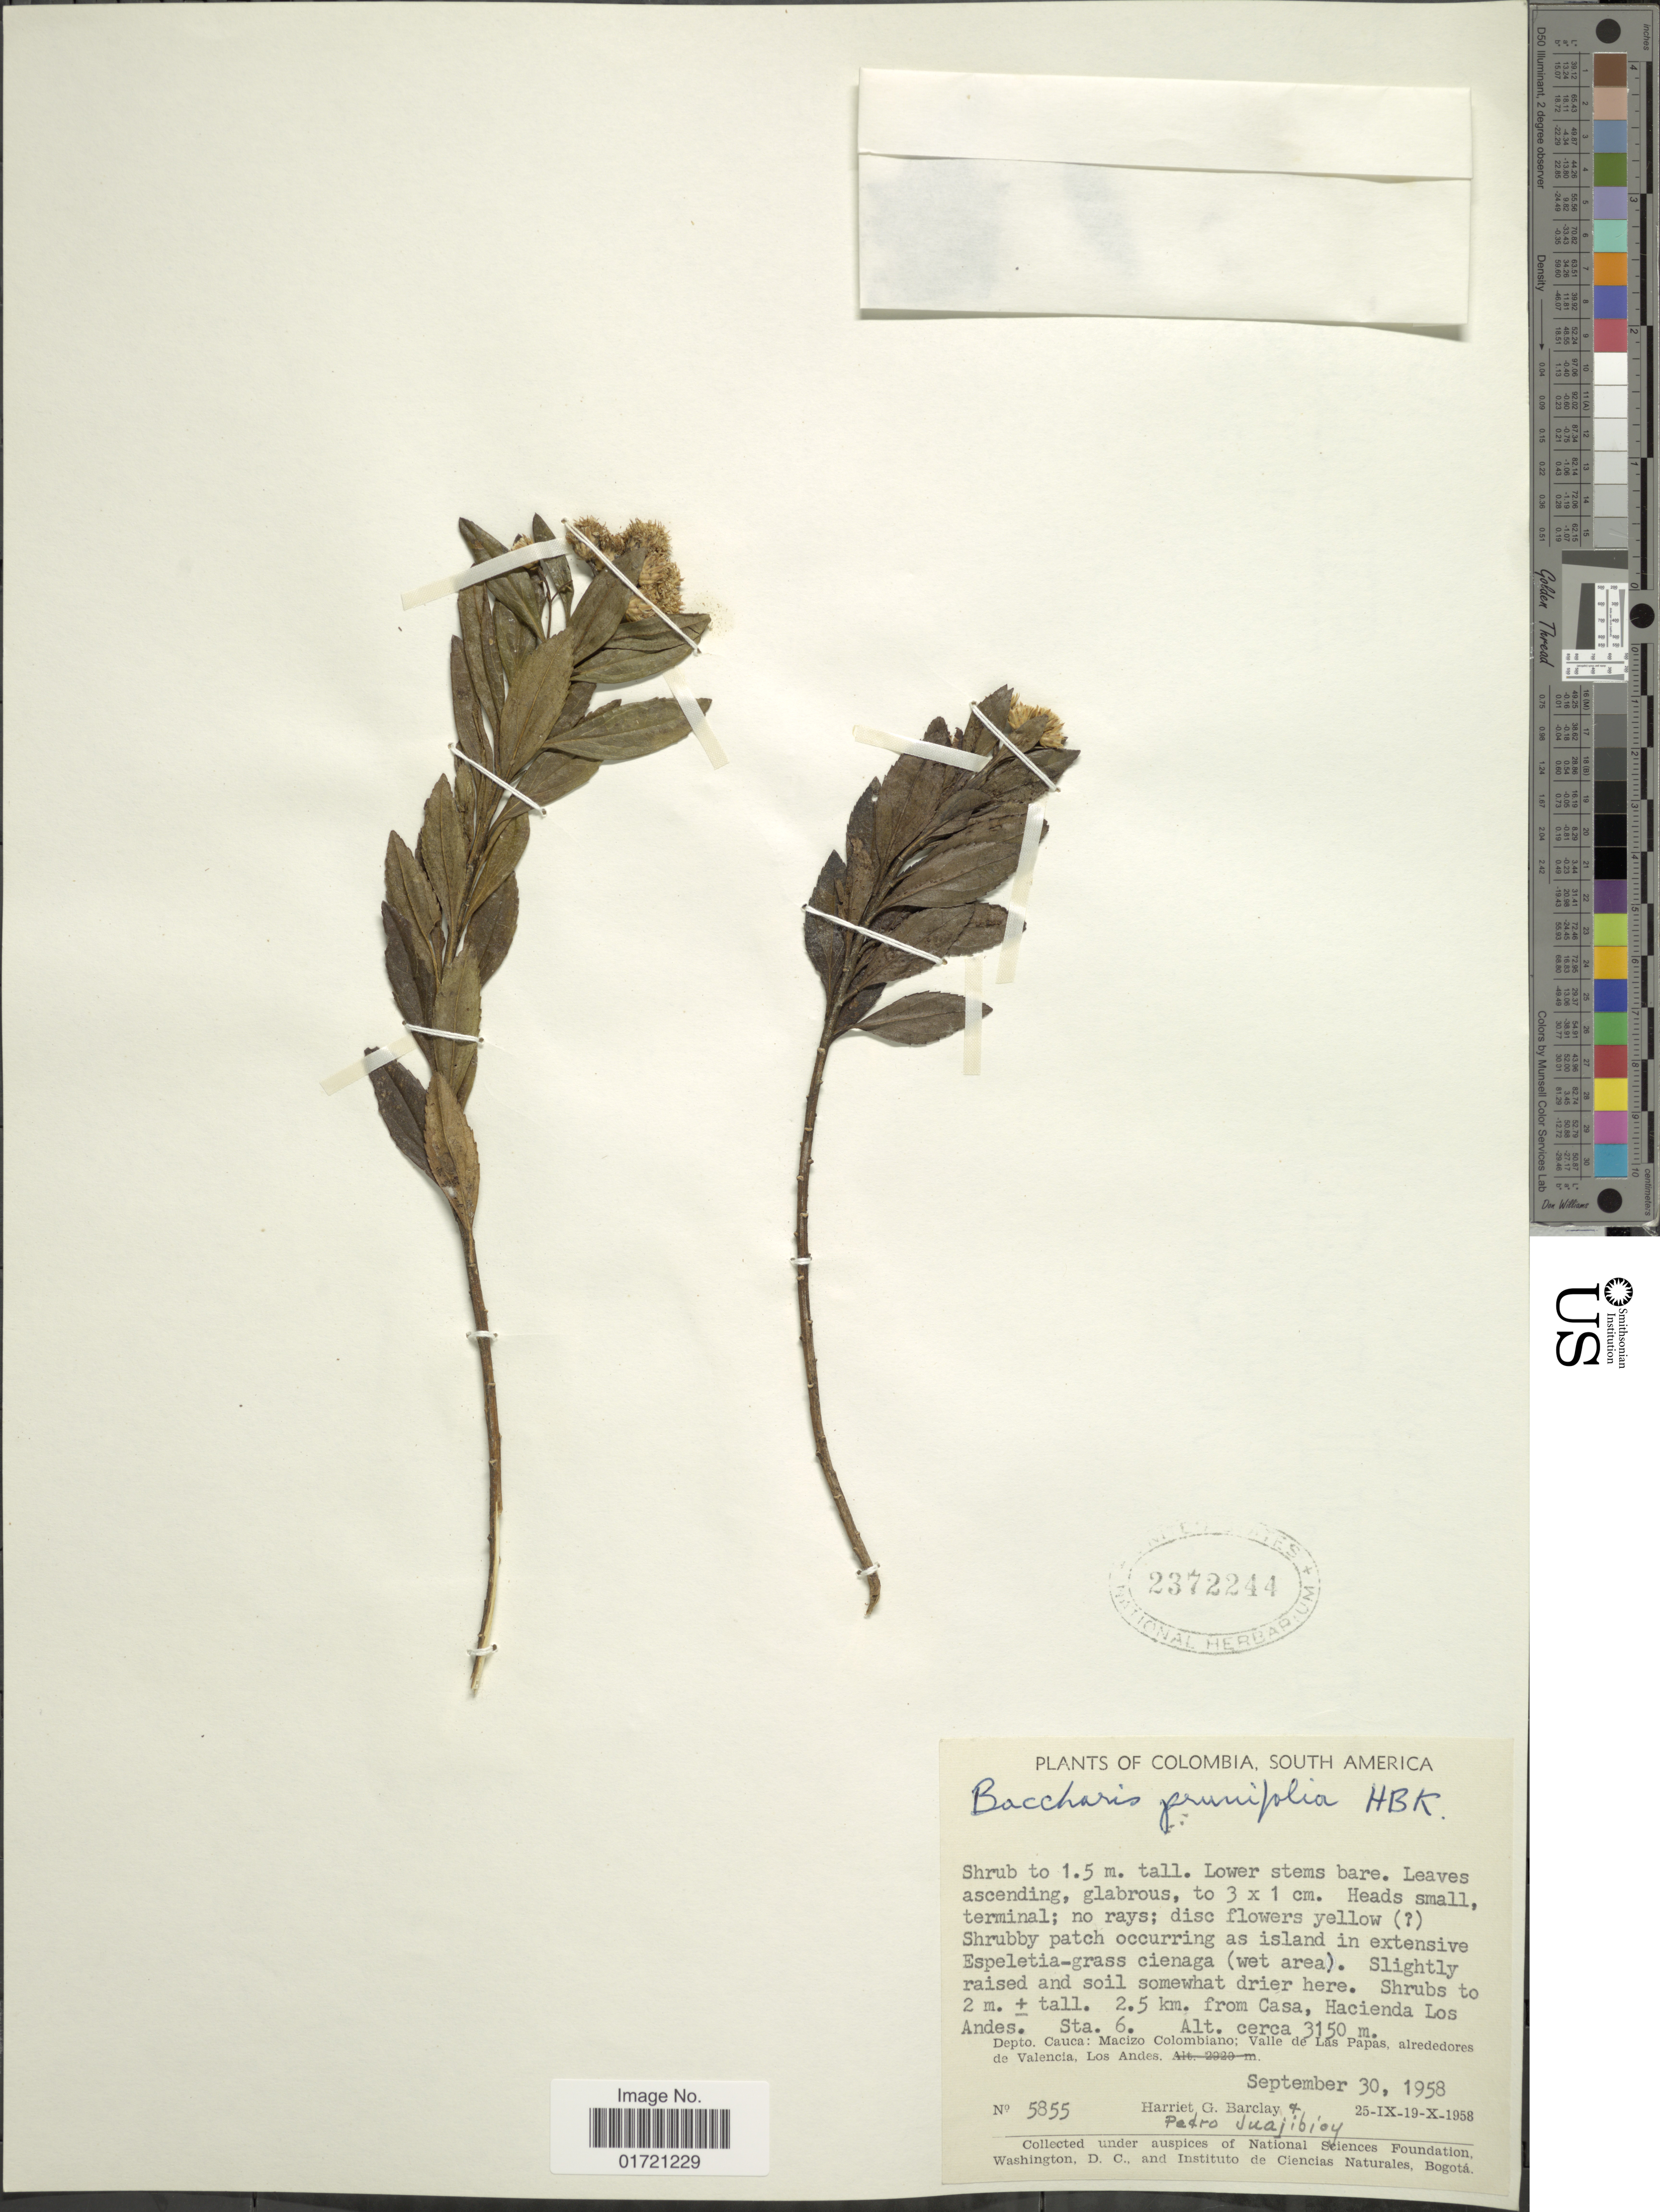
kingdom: Plantae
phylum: Tracheophyta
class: Magnoliopsida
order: Asterales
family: Asteraceae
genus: Baccharis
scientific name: Baccharis prunifolia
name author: Kunth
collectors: H. G. Barclay & P. Juajibioy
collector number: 5855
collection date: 1958-09-30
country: Colombia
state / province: Cauca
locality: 2.5 km. from Casa, Hacienda Los Andes. Sta. 6. Depto. Cauca: Macizo Colombiano; Valle de Las Papas, alrededores de Valencia, Los Andes.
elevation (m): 3150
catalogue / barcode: US 2372244